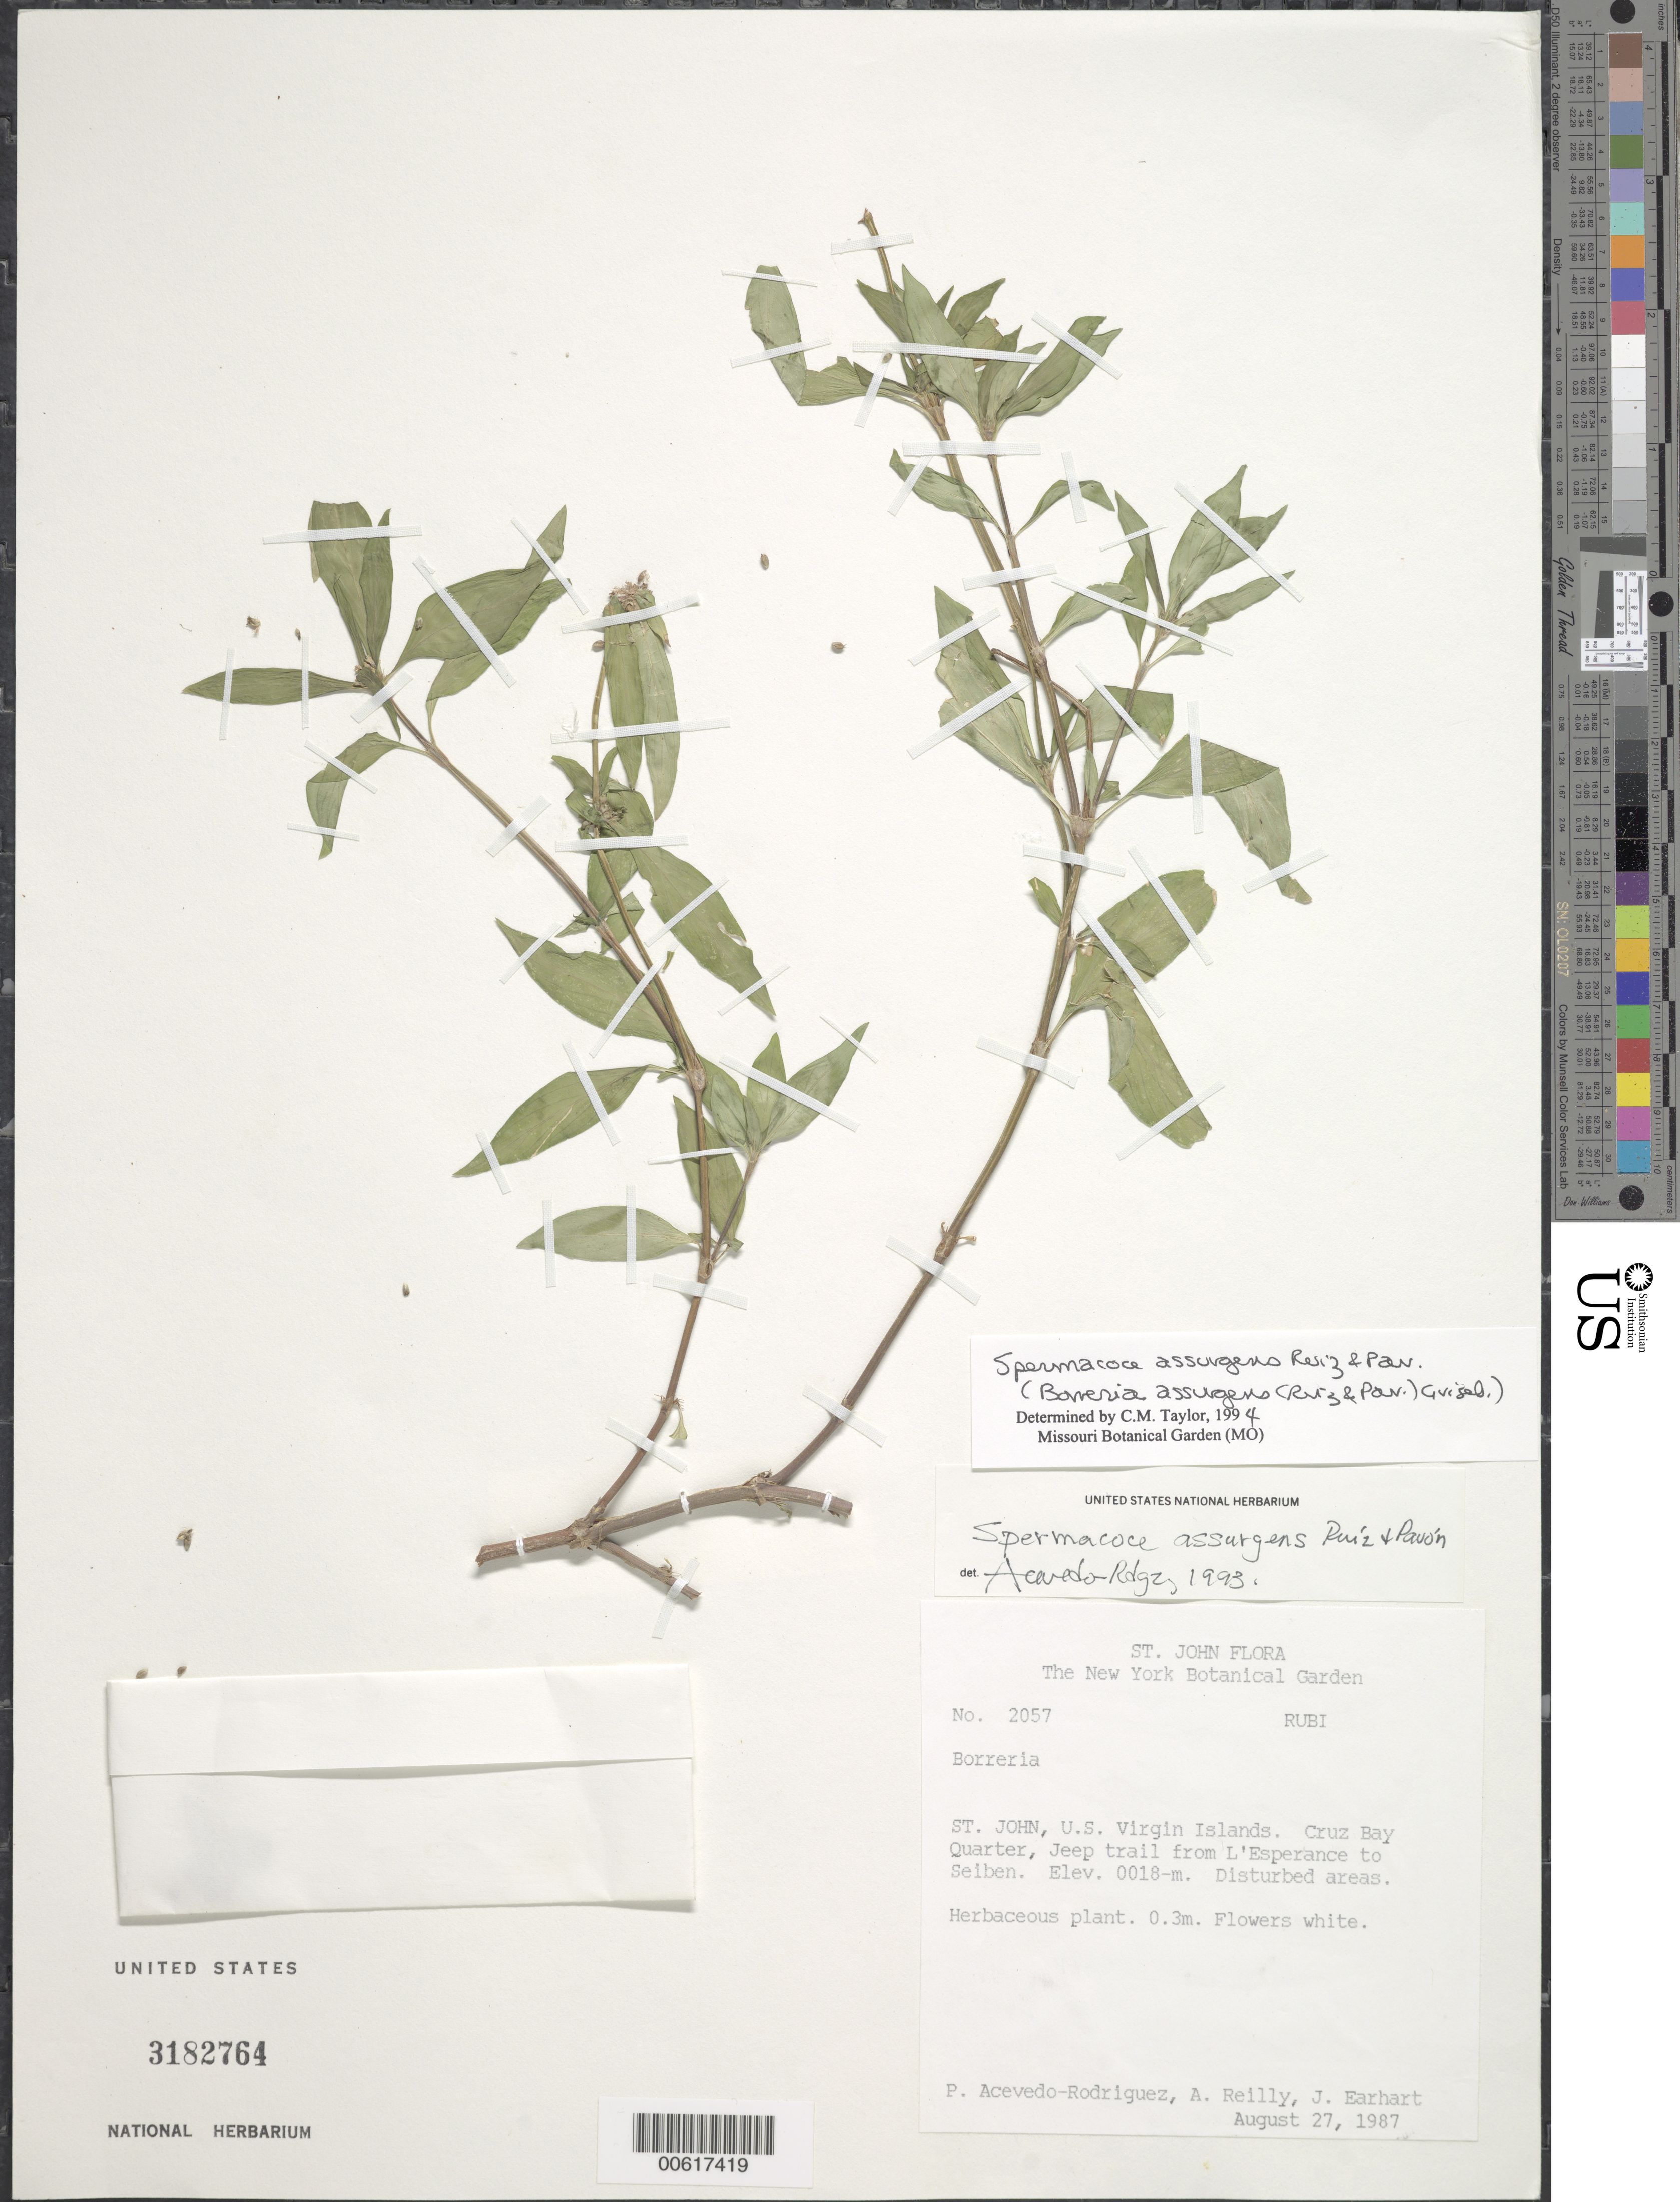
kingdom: Plantae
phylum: Tracheophyta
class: Magnoliopsida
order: Gentianales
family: Rubiaceae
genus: Spermacoce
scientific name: Spermacoce assurgens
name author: Ruiz & Pav.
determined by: Taylor, Charlotte M.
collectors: P. Acevedo-Rodr., A. Reilly & J. Earhart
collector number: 2057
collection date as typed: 27 Aug 1987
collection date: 1987-08-27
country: U.S. Virgin Islands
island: St. John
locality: Cruz Bay Quarter; Jeep trail from L'Esperance to Seiben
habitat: Disturbed areas.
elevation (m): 180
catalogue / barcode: US 3182764